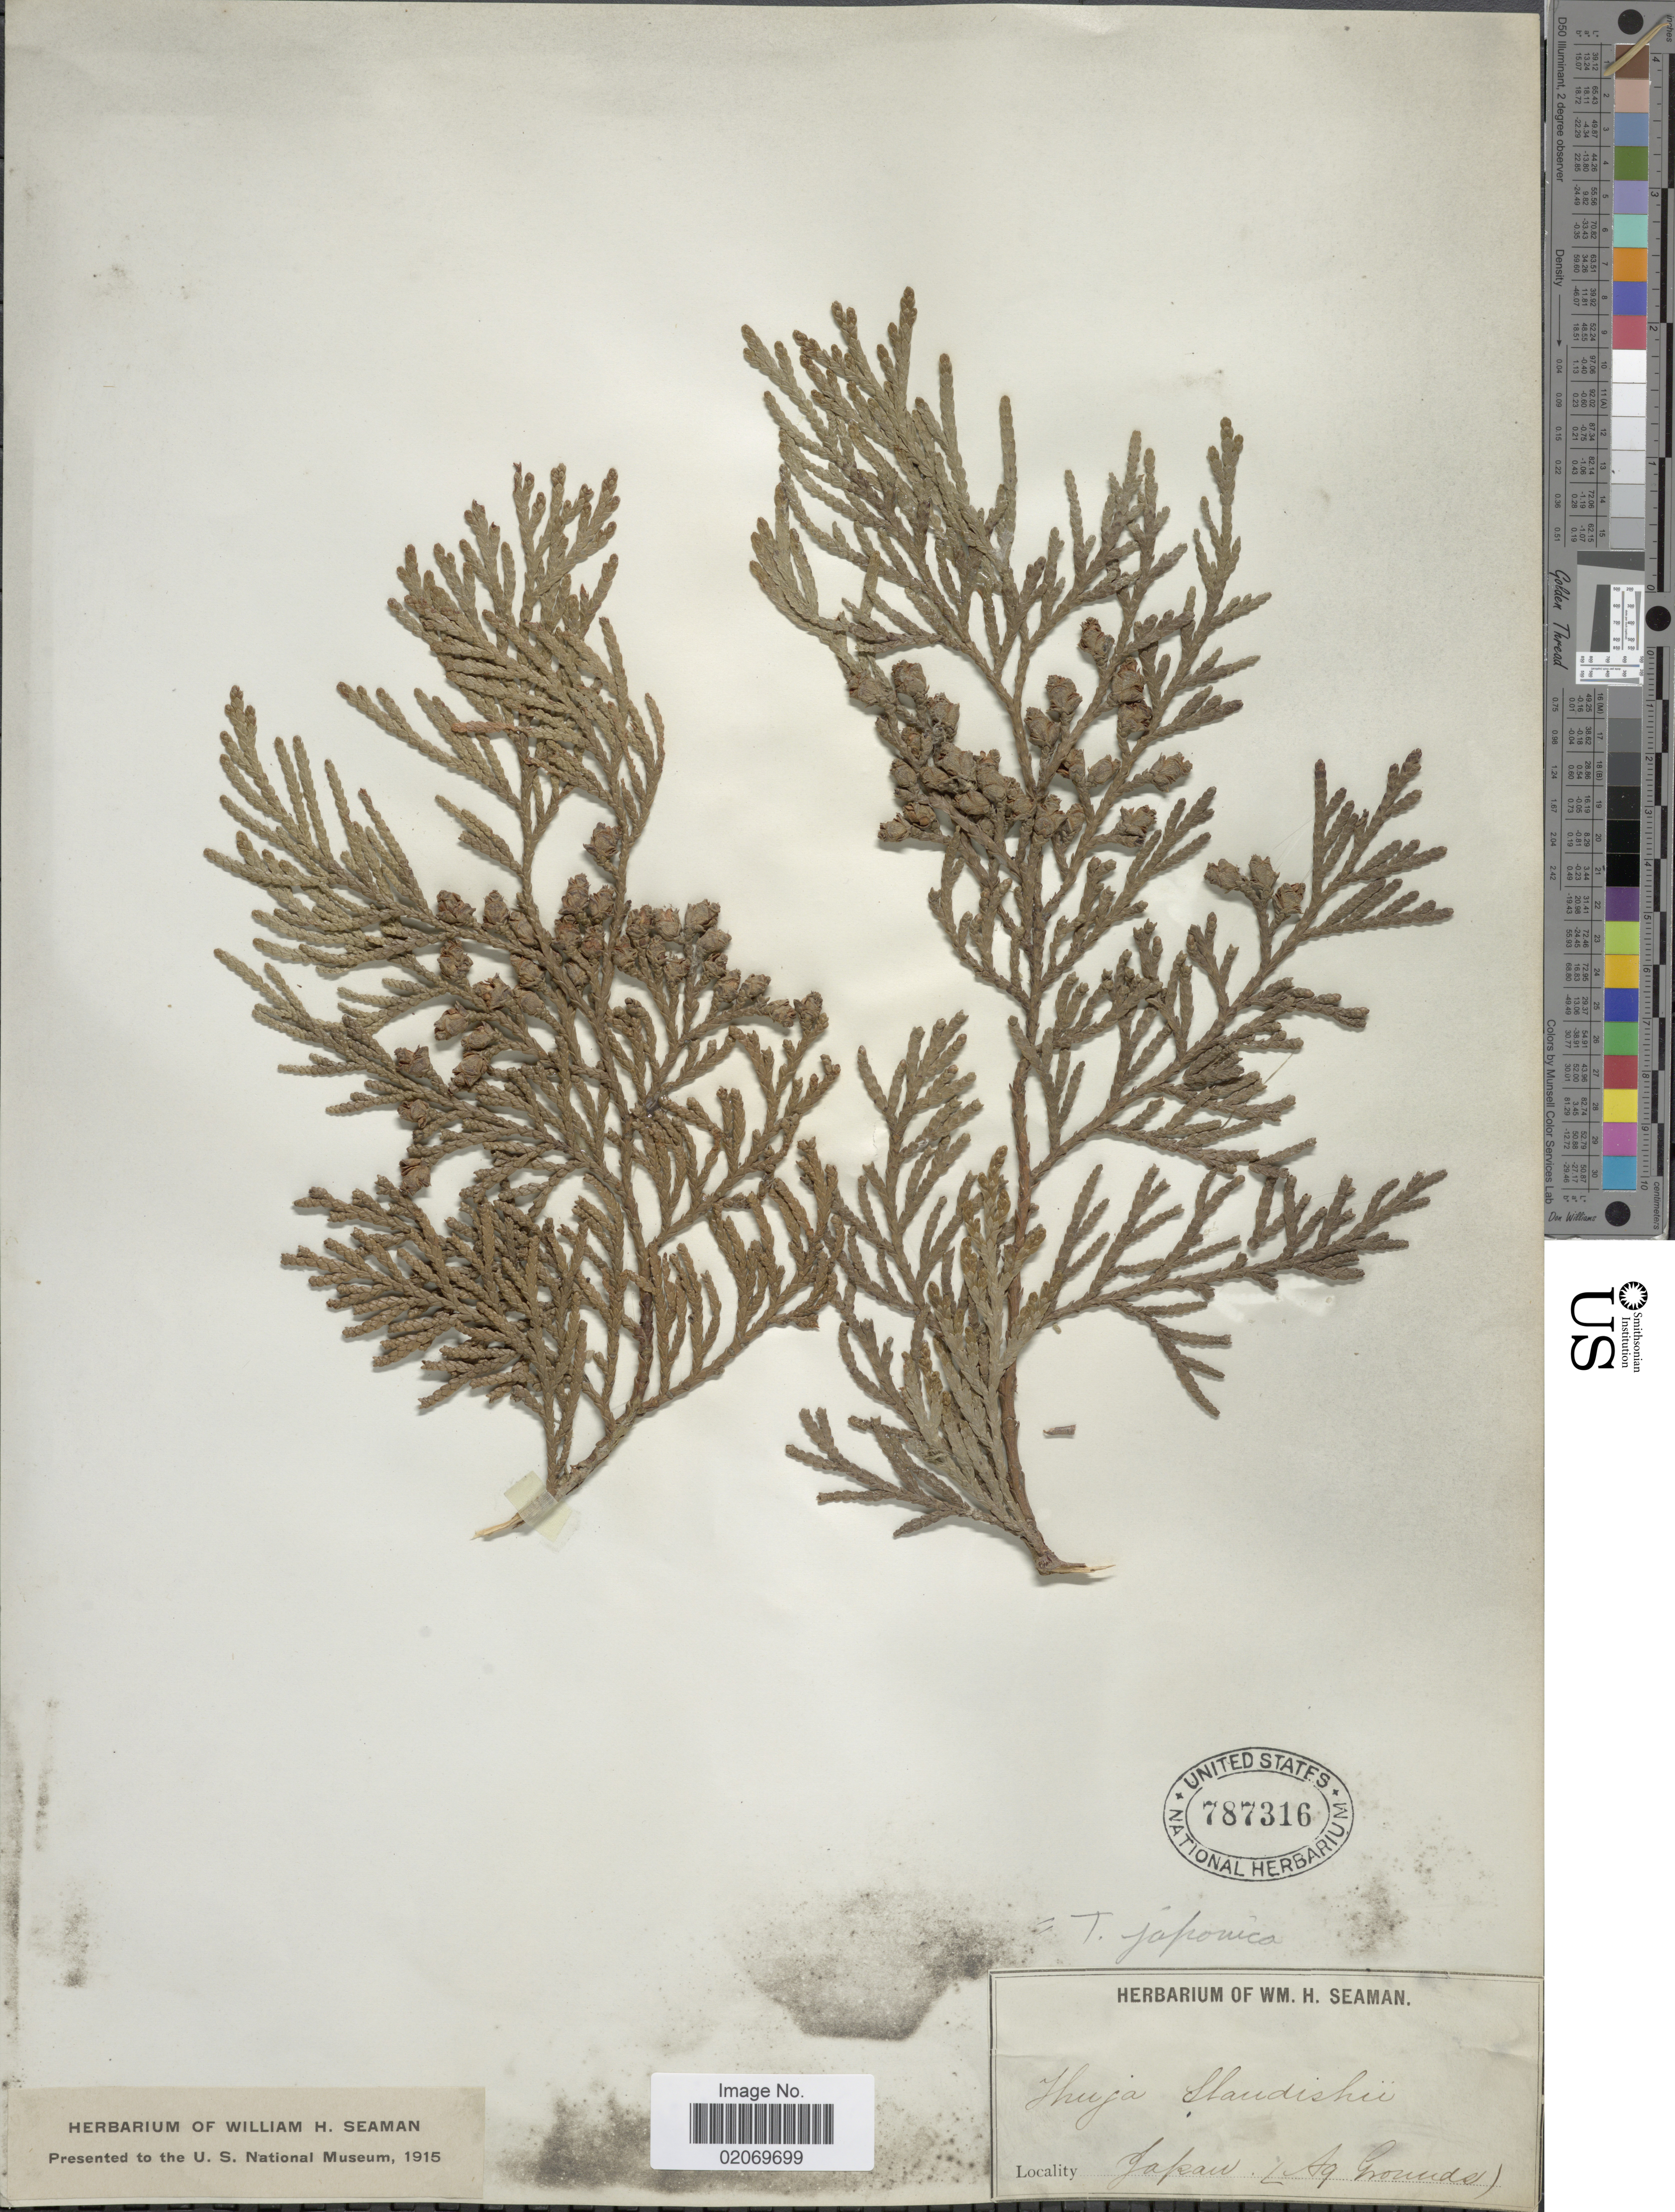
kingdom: Plantae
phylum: Tracheophyta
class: Pinopsida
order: Pinales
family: Cupressaceae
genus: Thuja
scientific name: Thuja japonica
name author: Maxim.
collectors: Ex herb. W. H. Seaman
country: Japan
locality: (Ag Grounds)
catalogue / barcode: US 787316